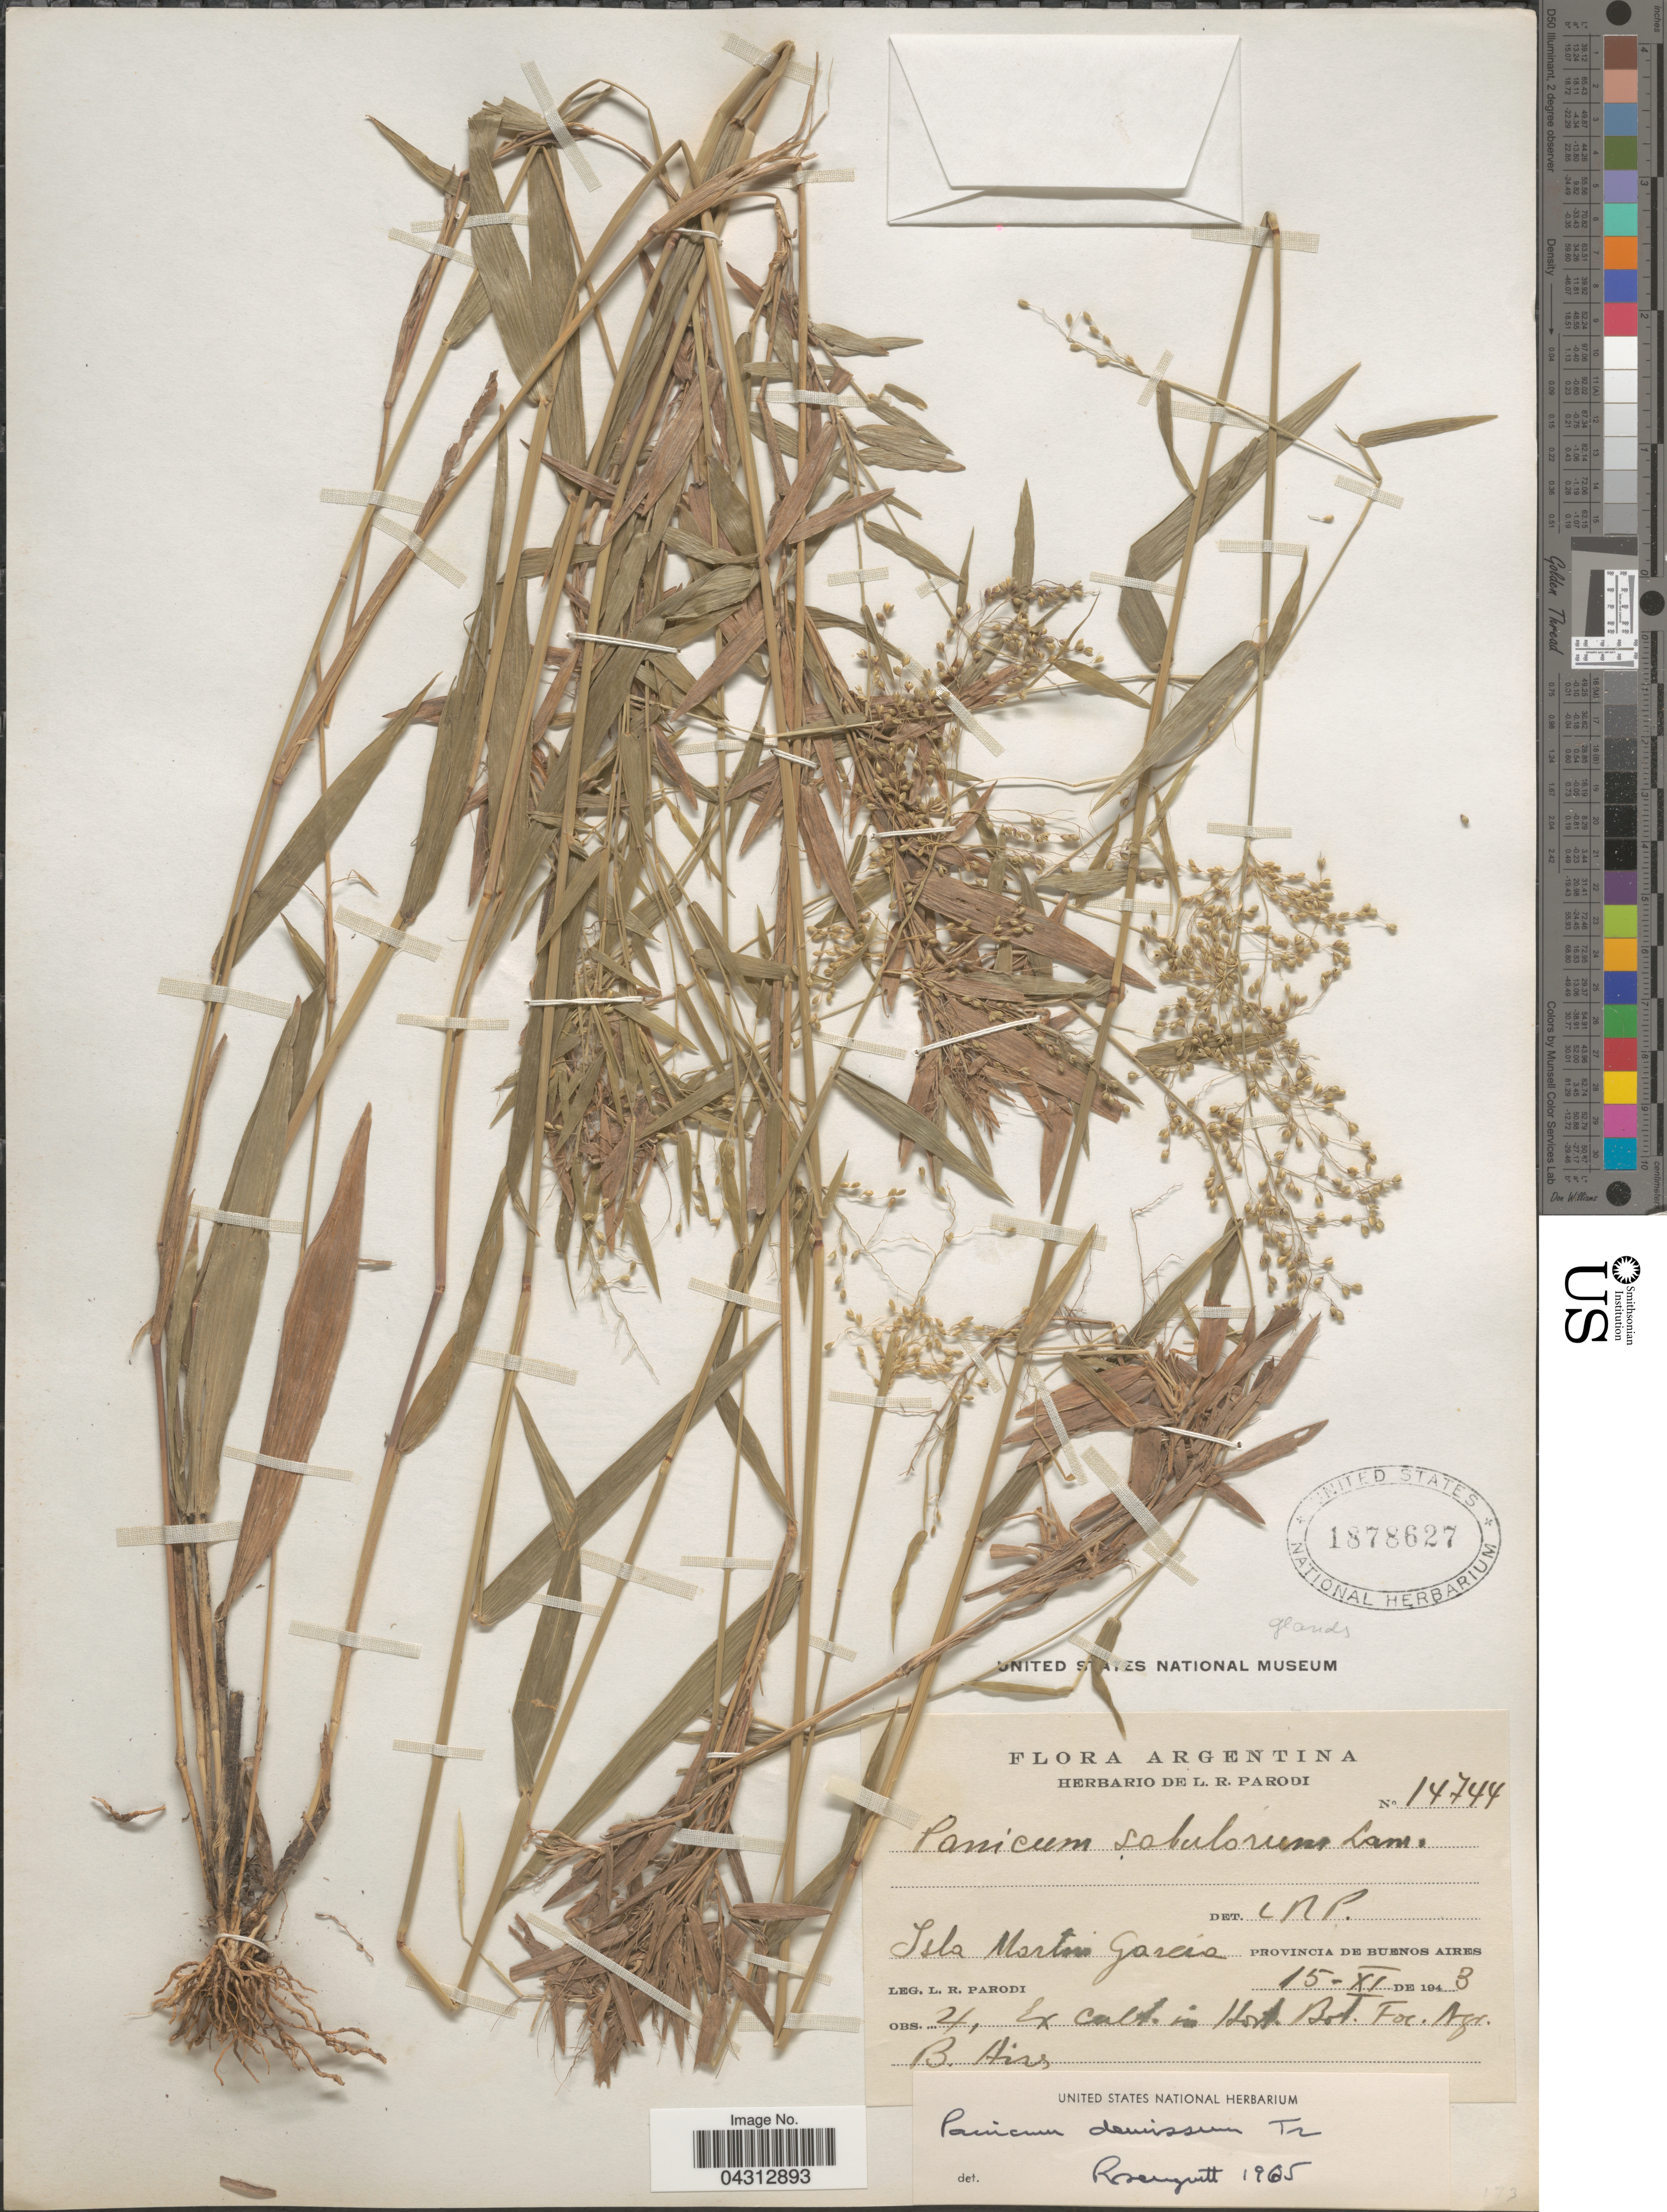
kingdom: Plantae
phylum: Tracheophyta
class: Liliopsida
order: Poales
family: Poaceae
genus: Dichanthelium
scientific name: Dichanthelium sabulorum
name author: (Lam.) Gould & C.A. Clark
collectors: L. R. Parodi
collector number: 14744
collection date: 1943-11-15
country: Argentina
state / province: Buenos Aires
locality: Isla Mortin Garcia.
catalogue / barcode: US 1878627